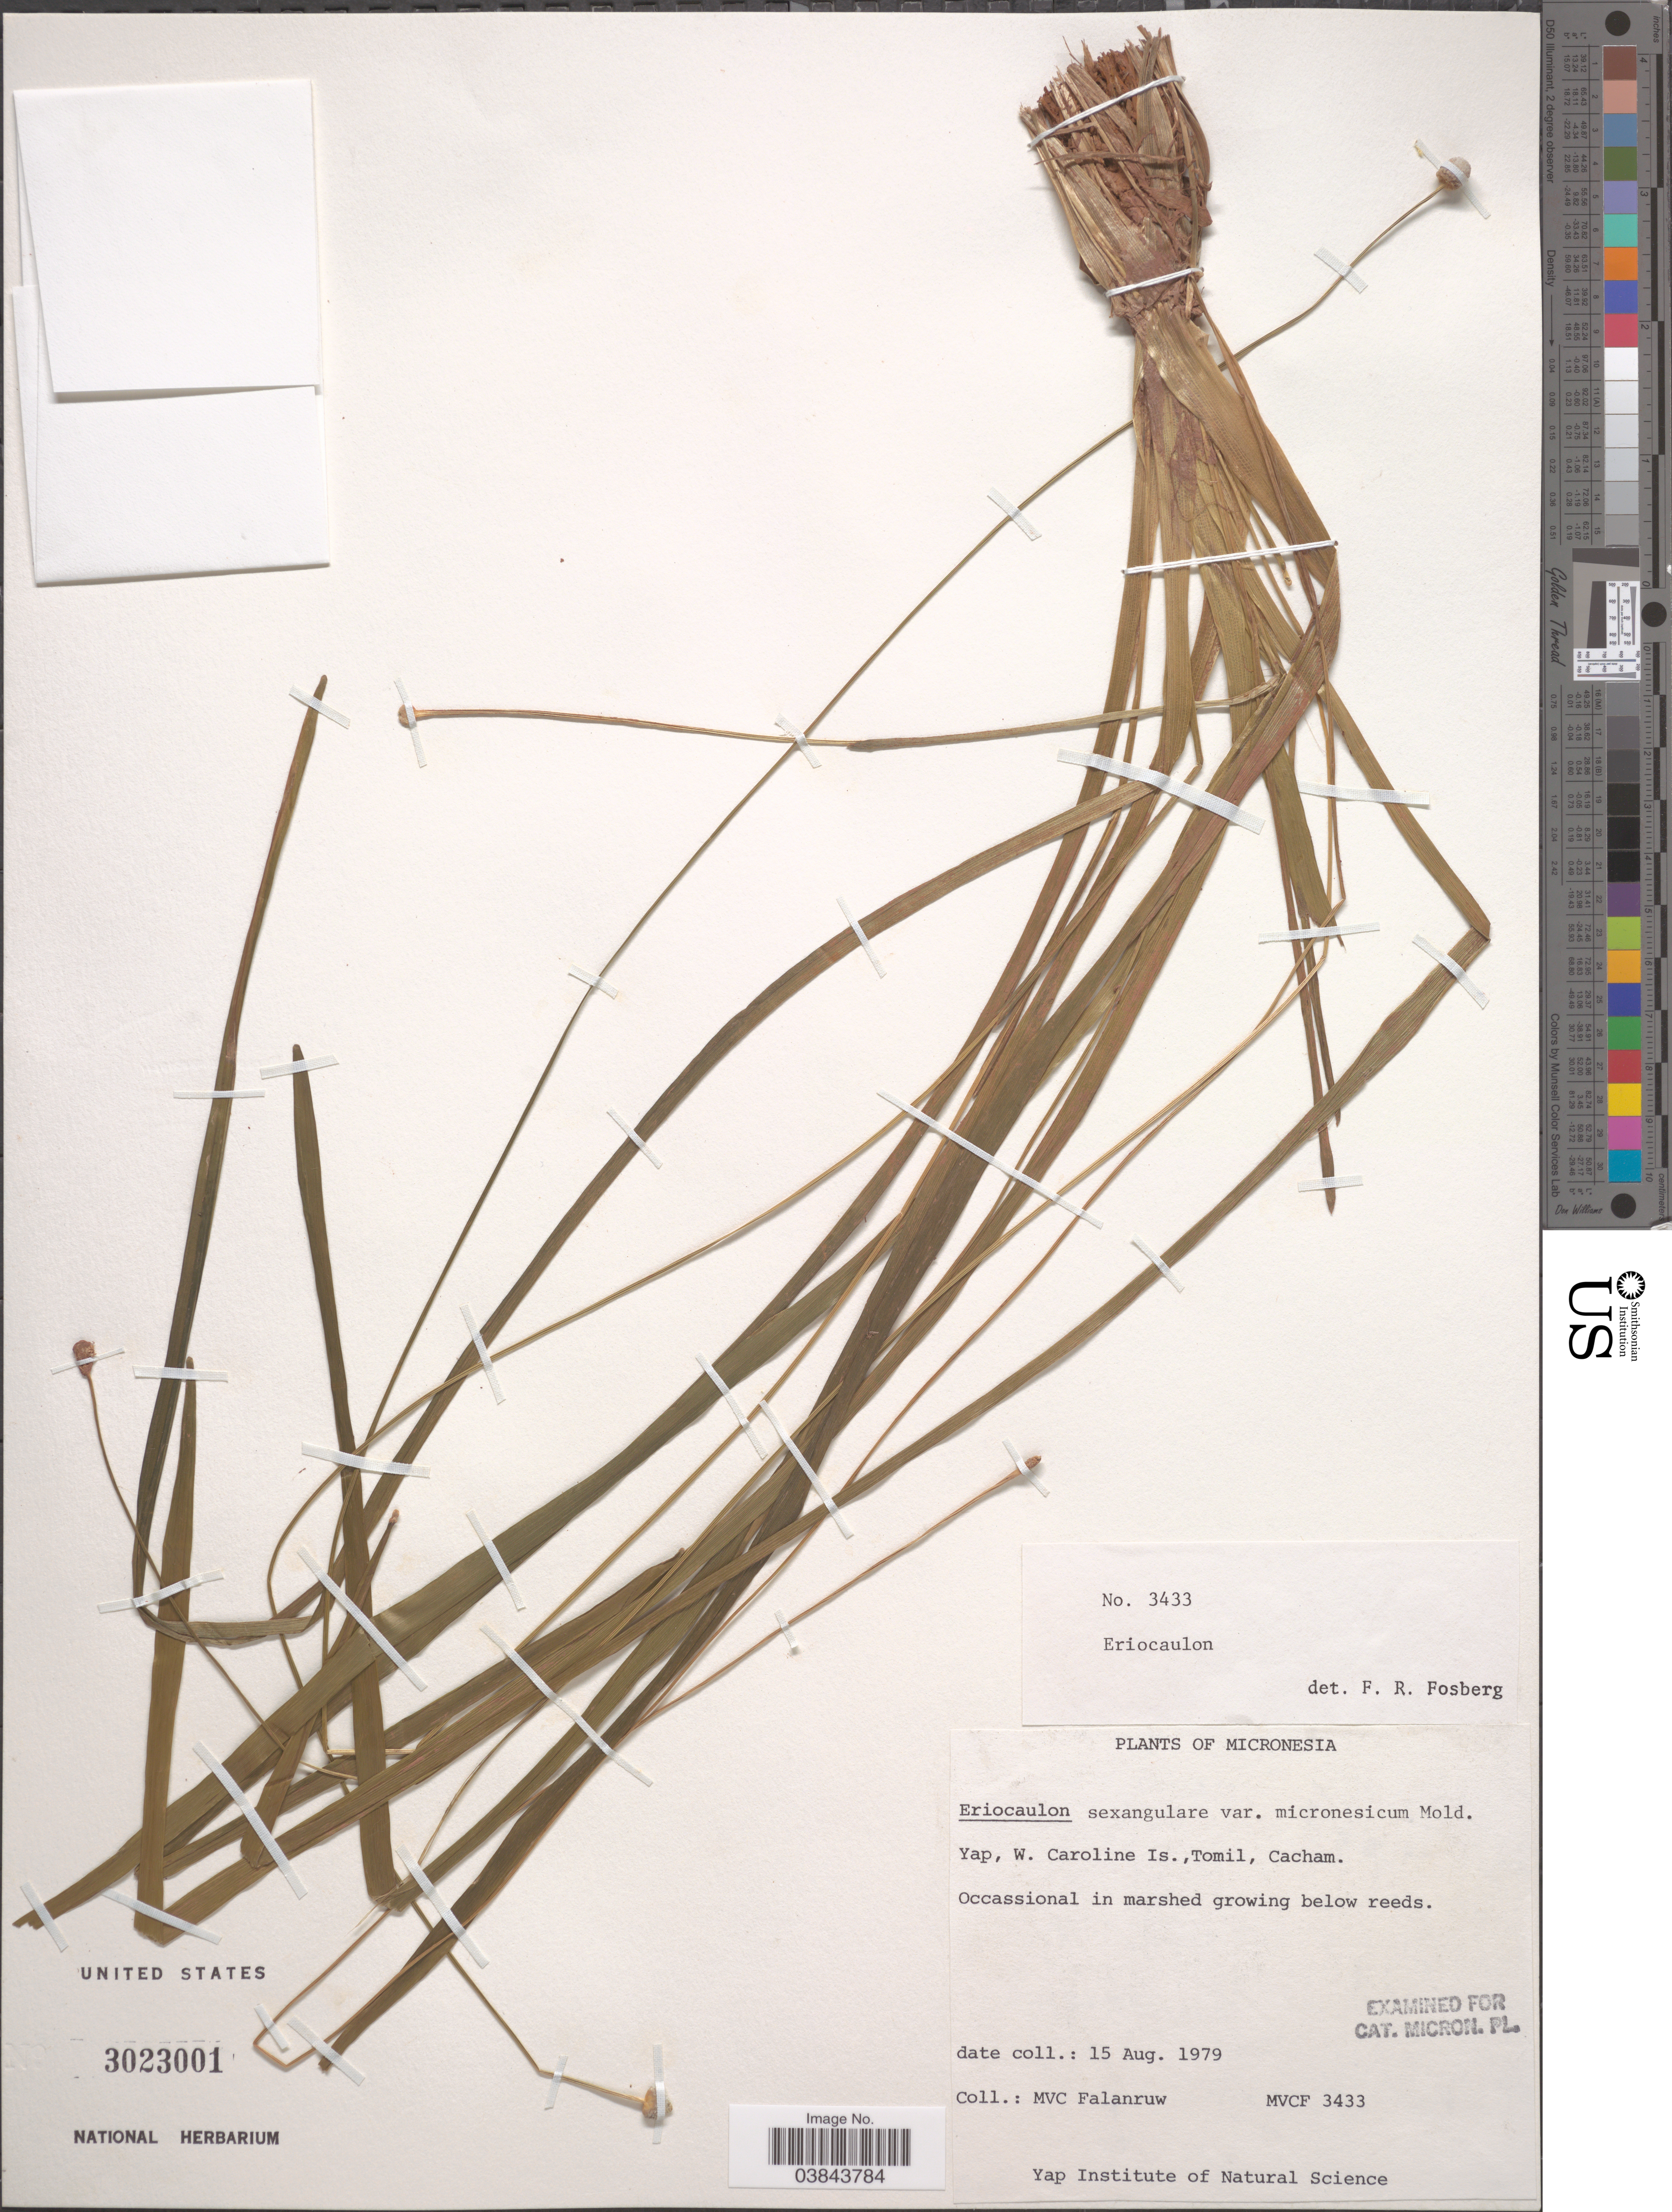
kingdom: Plantae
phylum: Tracheophyta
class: Liliopsida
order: Poales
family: Eriocaulaceae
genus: Eriocaulon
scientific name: Eriocaulon sexangulare var. micronesicum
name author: Moldenke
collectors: M. V. Falanruw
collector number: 3433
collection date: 1979-08-15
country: Micronesia, Federated States of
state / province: Yap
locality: Micronesia. W. Caroline Is., Tomil, Cacham.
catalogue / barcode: US 3023001